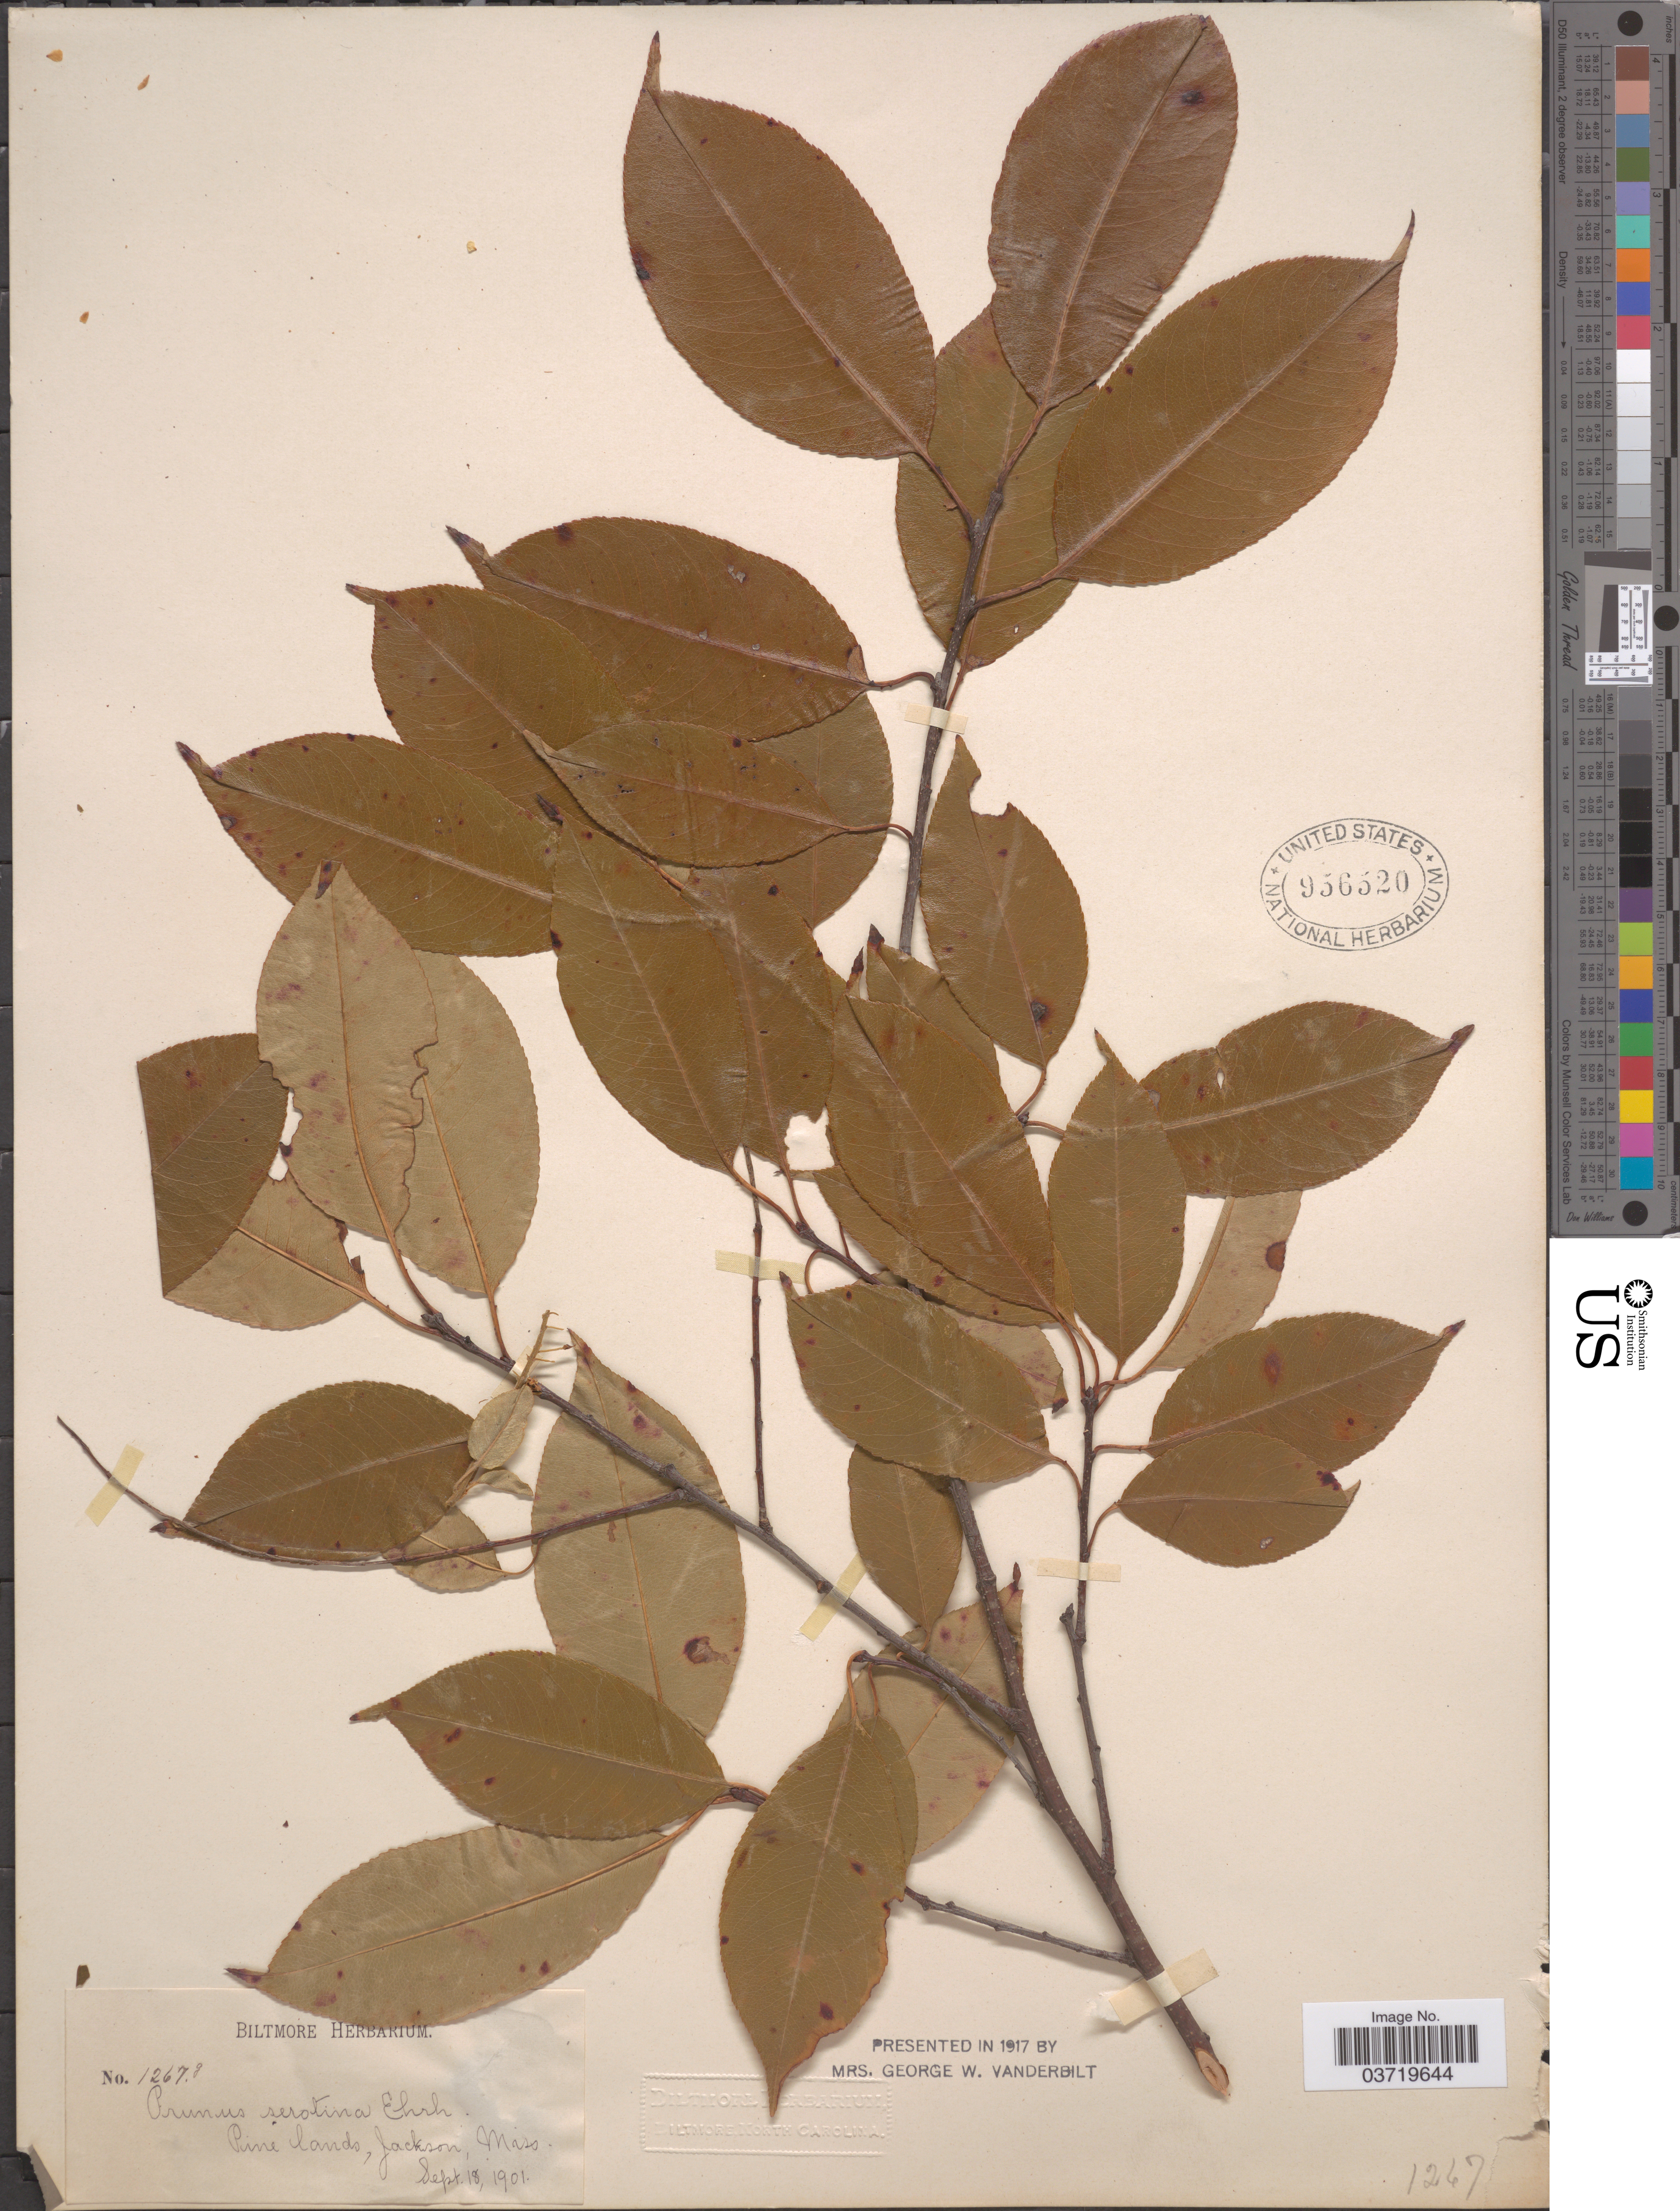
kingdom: Plantae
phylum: Tracheophyta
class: Magnoliopsida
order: Rosales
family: Rosaceae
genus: Prunus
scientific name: Prunus serotina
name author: Ehrh.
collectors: ex herb. Biltmore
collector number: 1267g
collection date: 1901-09-18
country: United States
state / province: Mississippi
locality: Pine lands, Jackson.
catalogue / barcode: US 956520